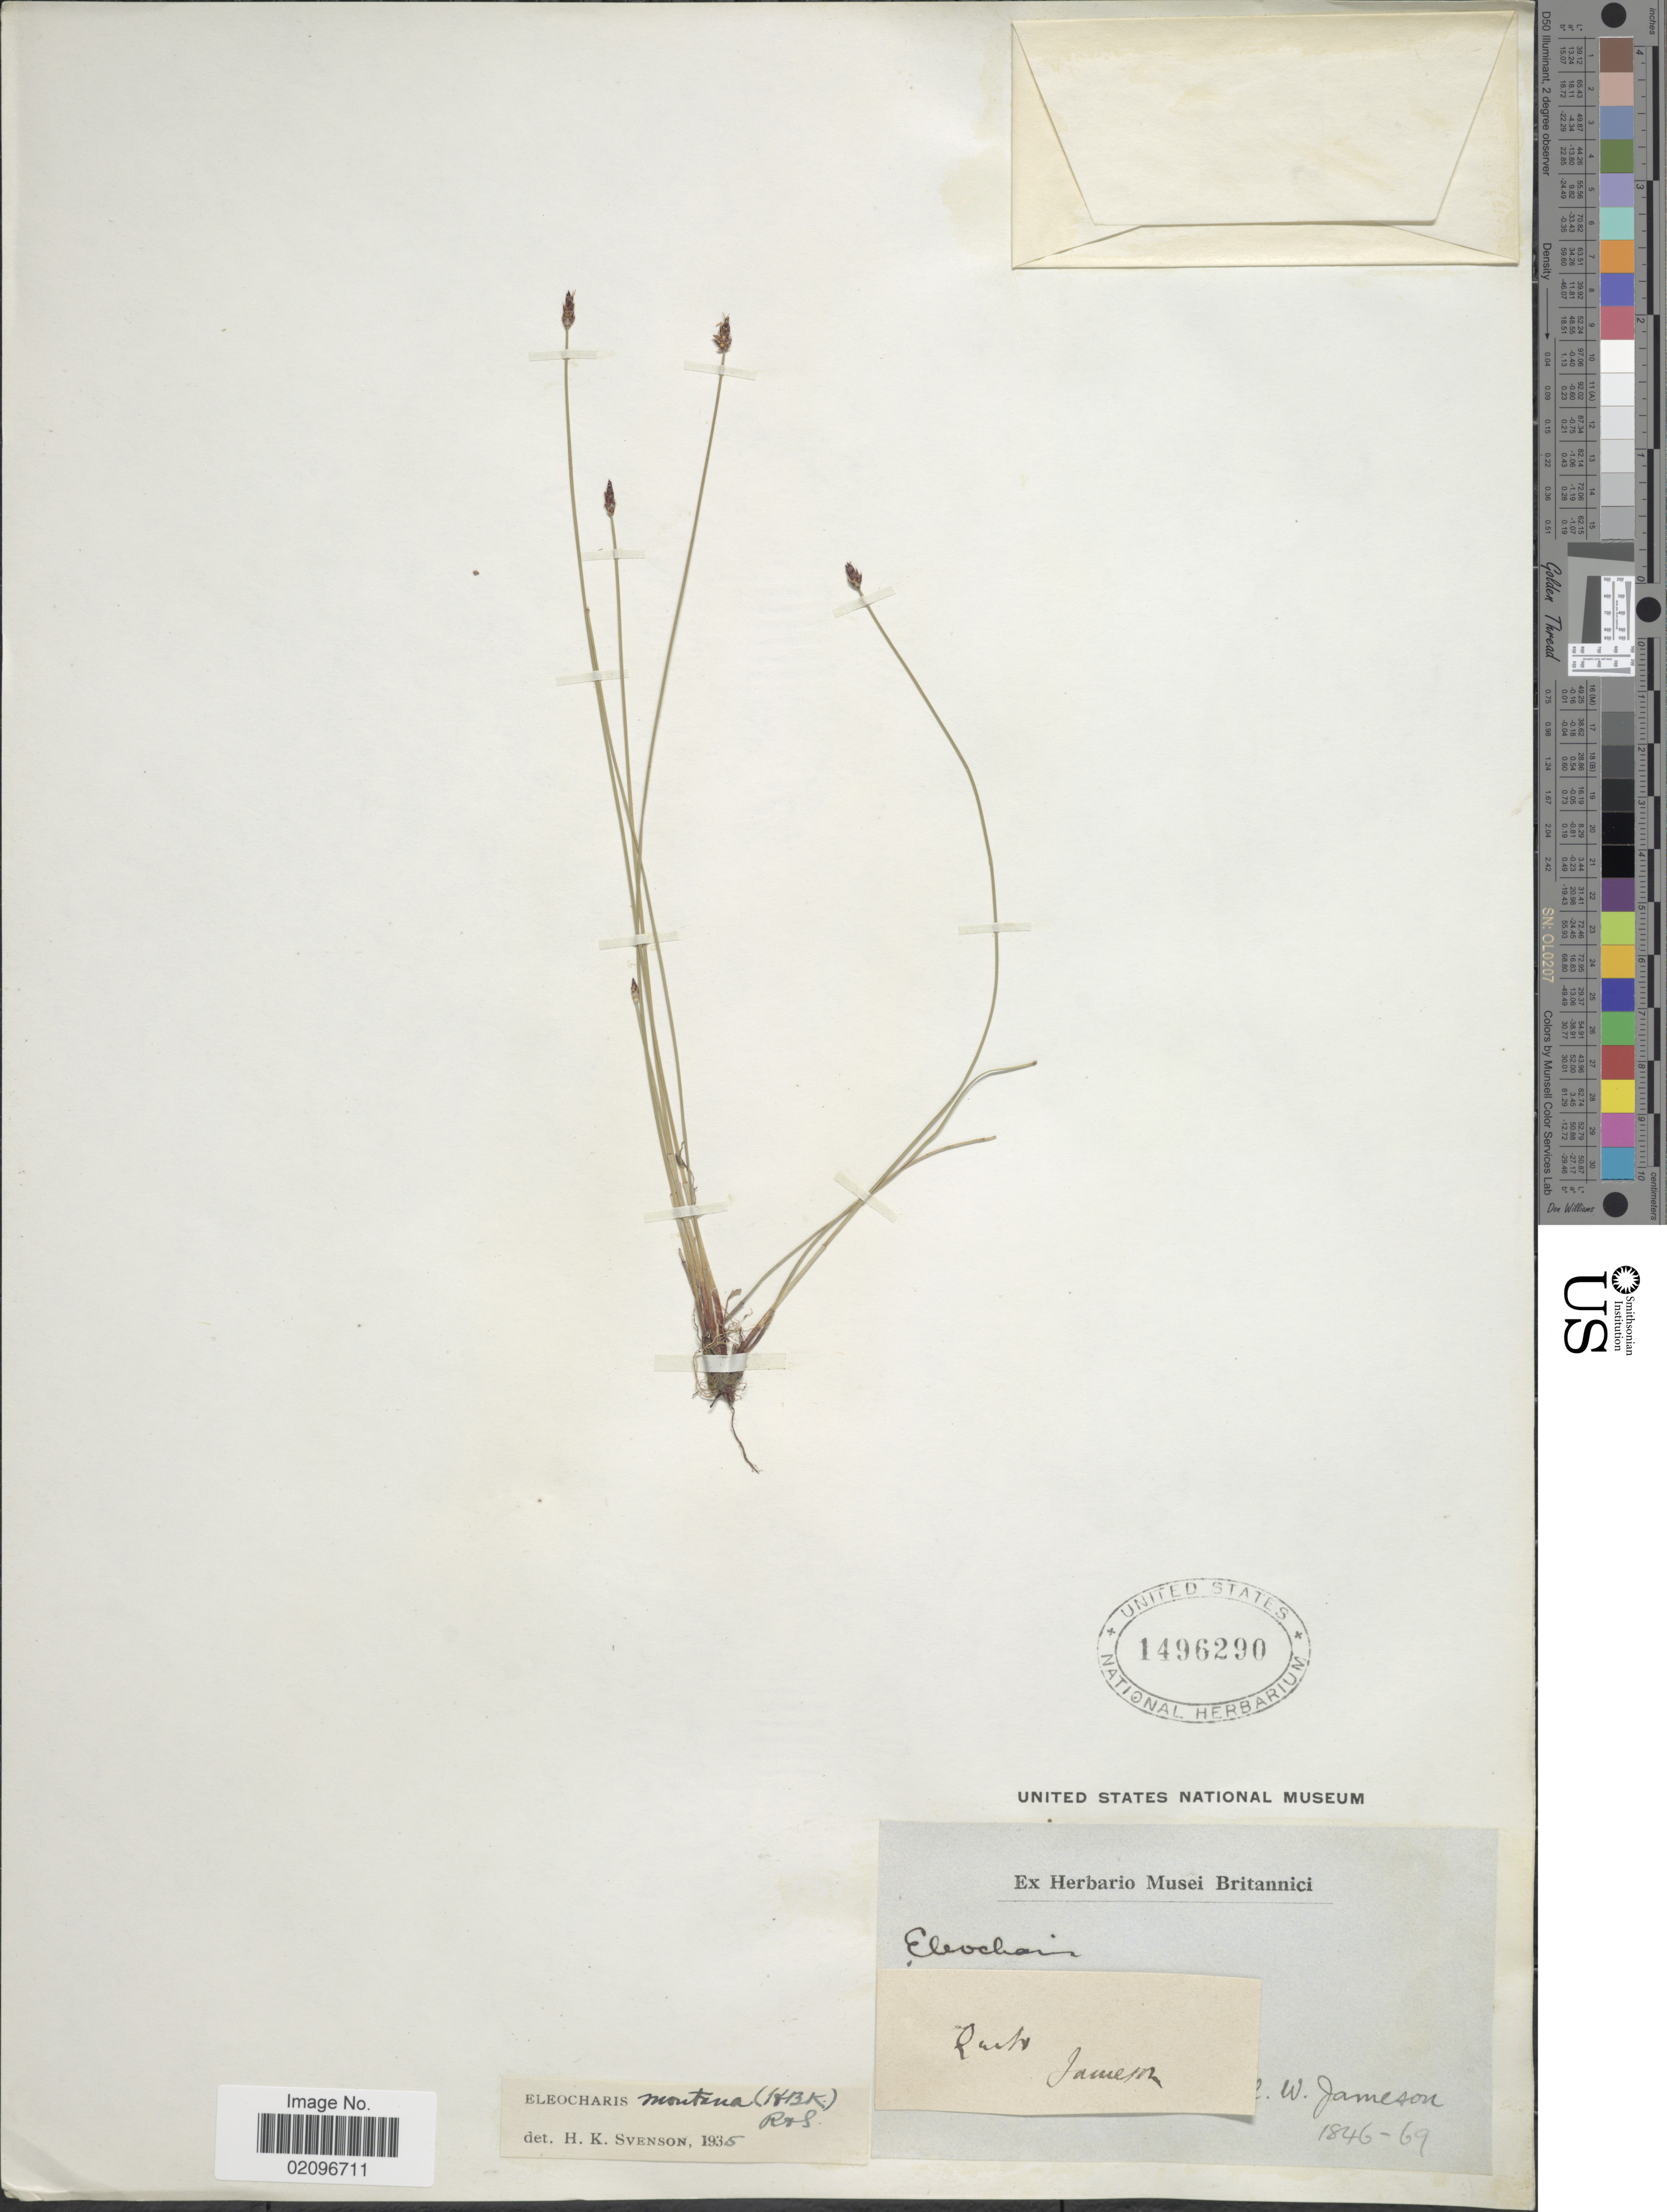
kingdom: Plantae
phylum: Tracheophyta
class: Liliopsida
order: Poales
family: Cyperaceae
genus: Eleocharis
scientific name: Eleocharis montana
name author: (Kunth) Roem. & Schult.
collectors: W. Jameson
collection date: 1846/1869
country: Ecuador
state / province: Pichincha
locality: Quito.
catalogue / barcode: US 1496290